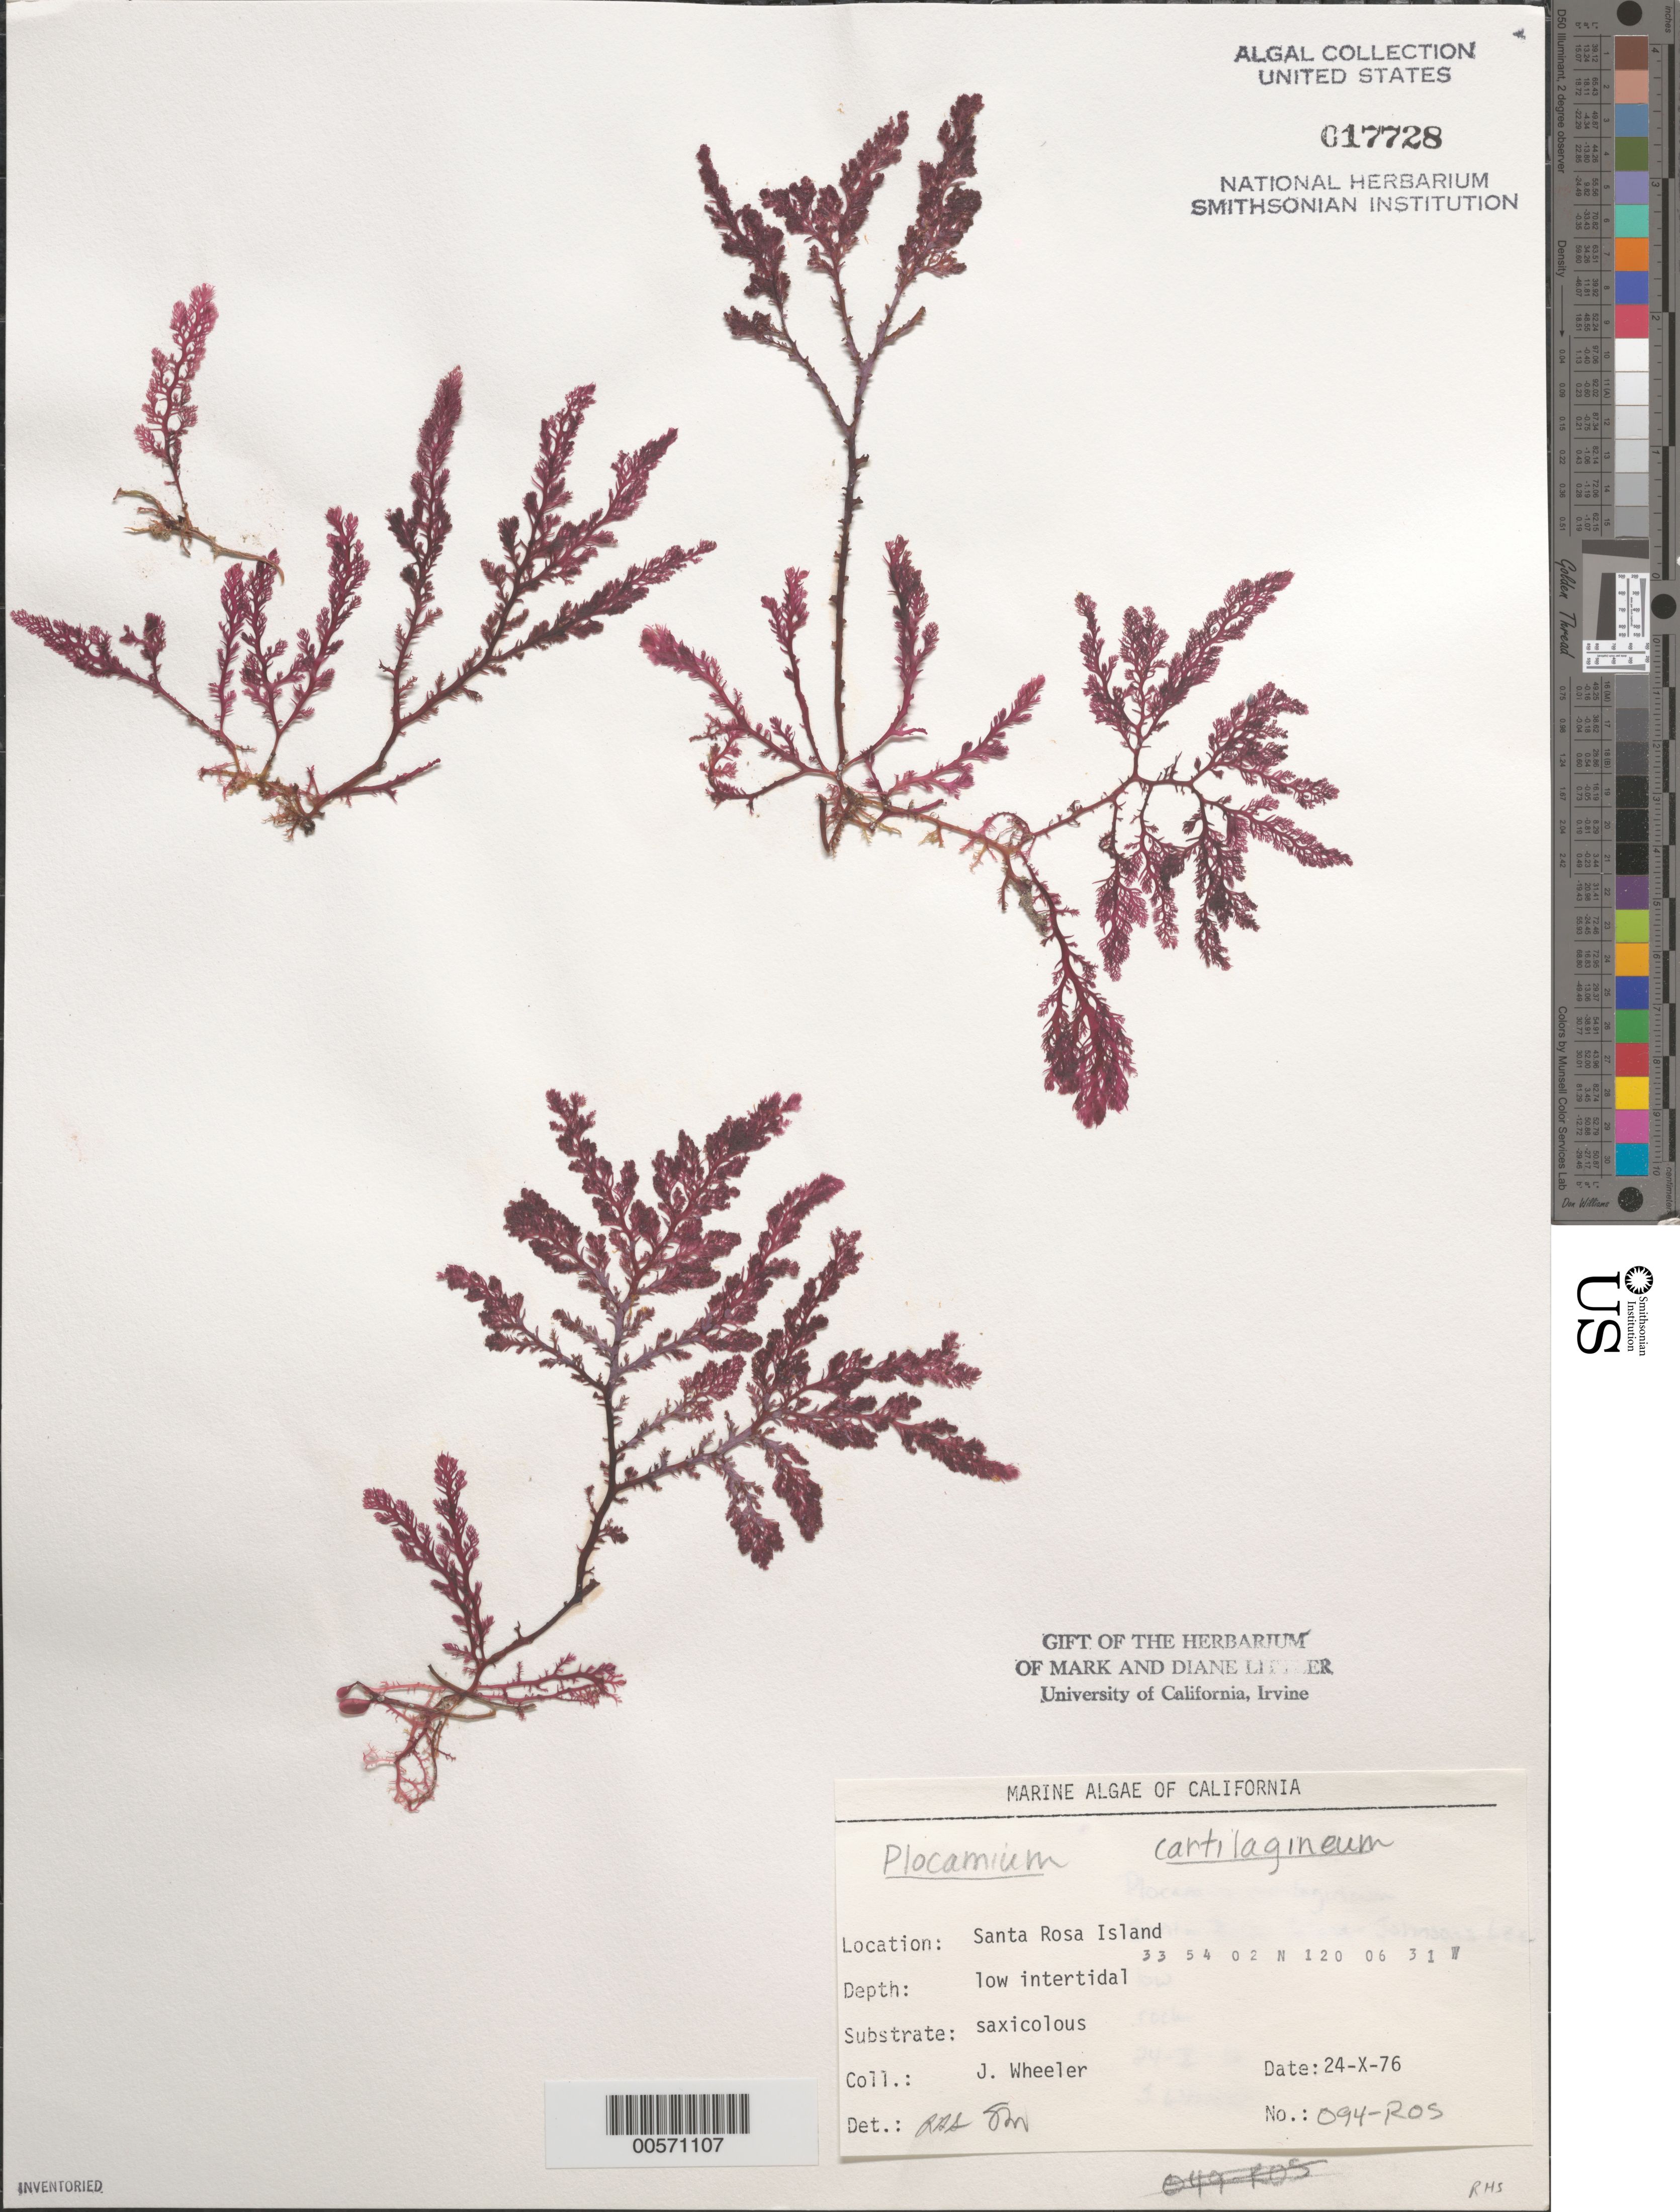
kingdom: Plantae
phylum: Rhodophyta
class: Florideophyceae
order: Plocamiales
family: Plocamiaceae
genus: Plocamium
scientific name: Plocamium cartilagineum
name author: (L.) P.S. Dixon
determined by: Sims, Robert H.; Murray, S. N.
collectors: J. L. Wheeler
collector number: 094-ros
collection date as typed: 24 Oct 1976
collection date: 1976-10-24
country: United States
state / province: California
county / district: Santa Barbara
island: Santa Rosa Island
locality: Johnson's Lee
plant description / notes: BLM-SOCALBIGHT Rocky Intertidal Survey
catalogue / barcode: US 17728